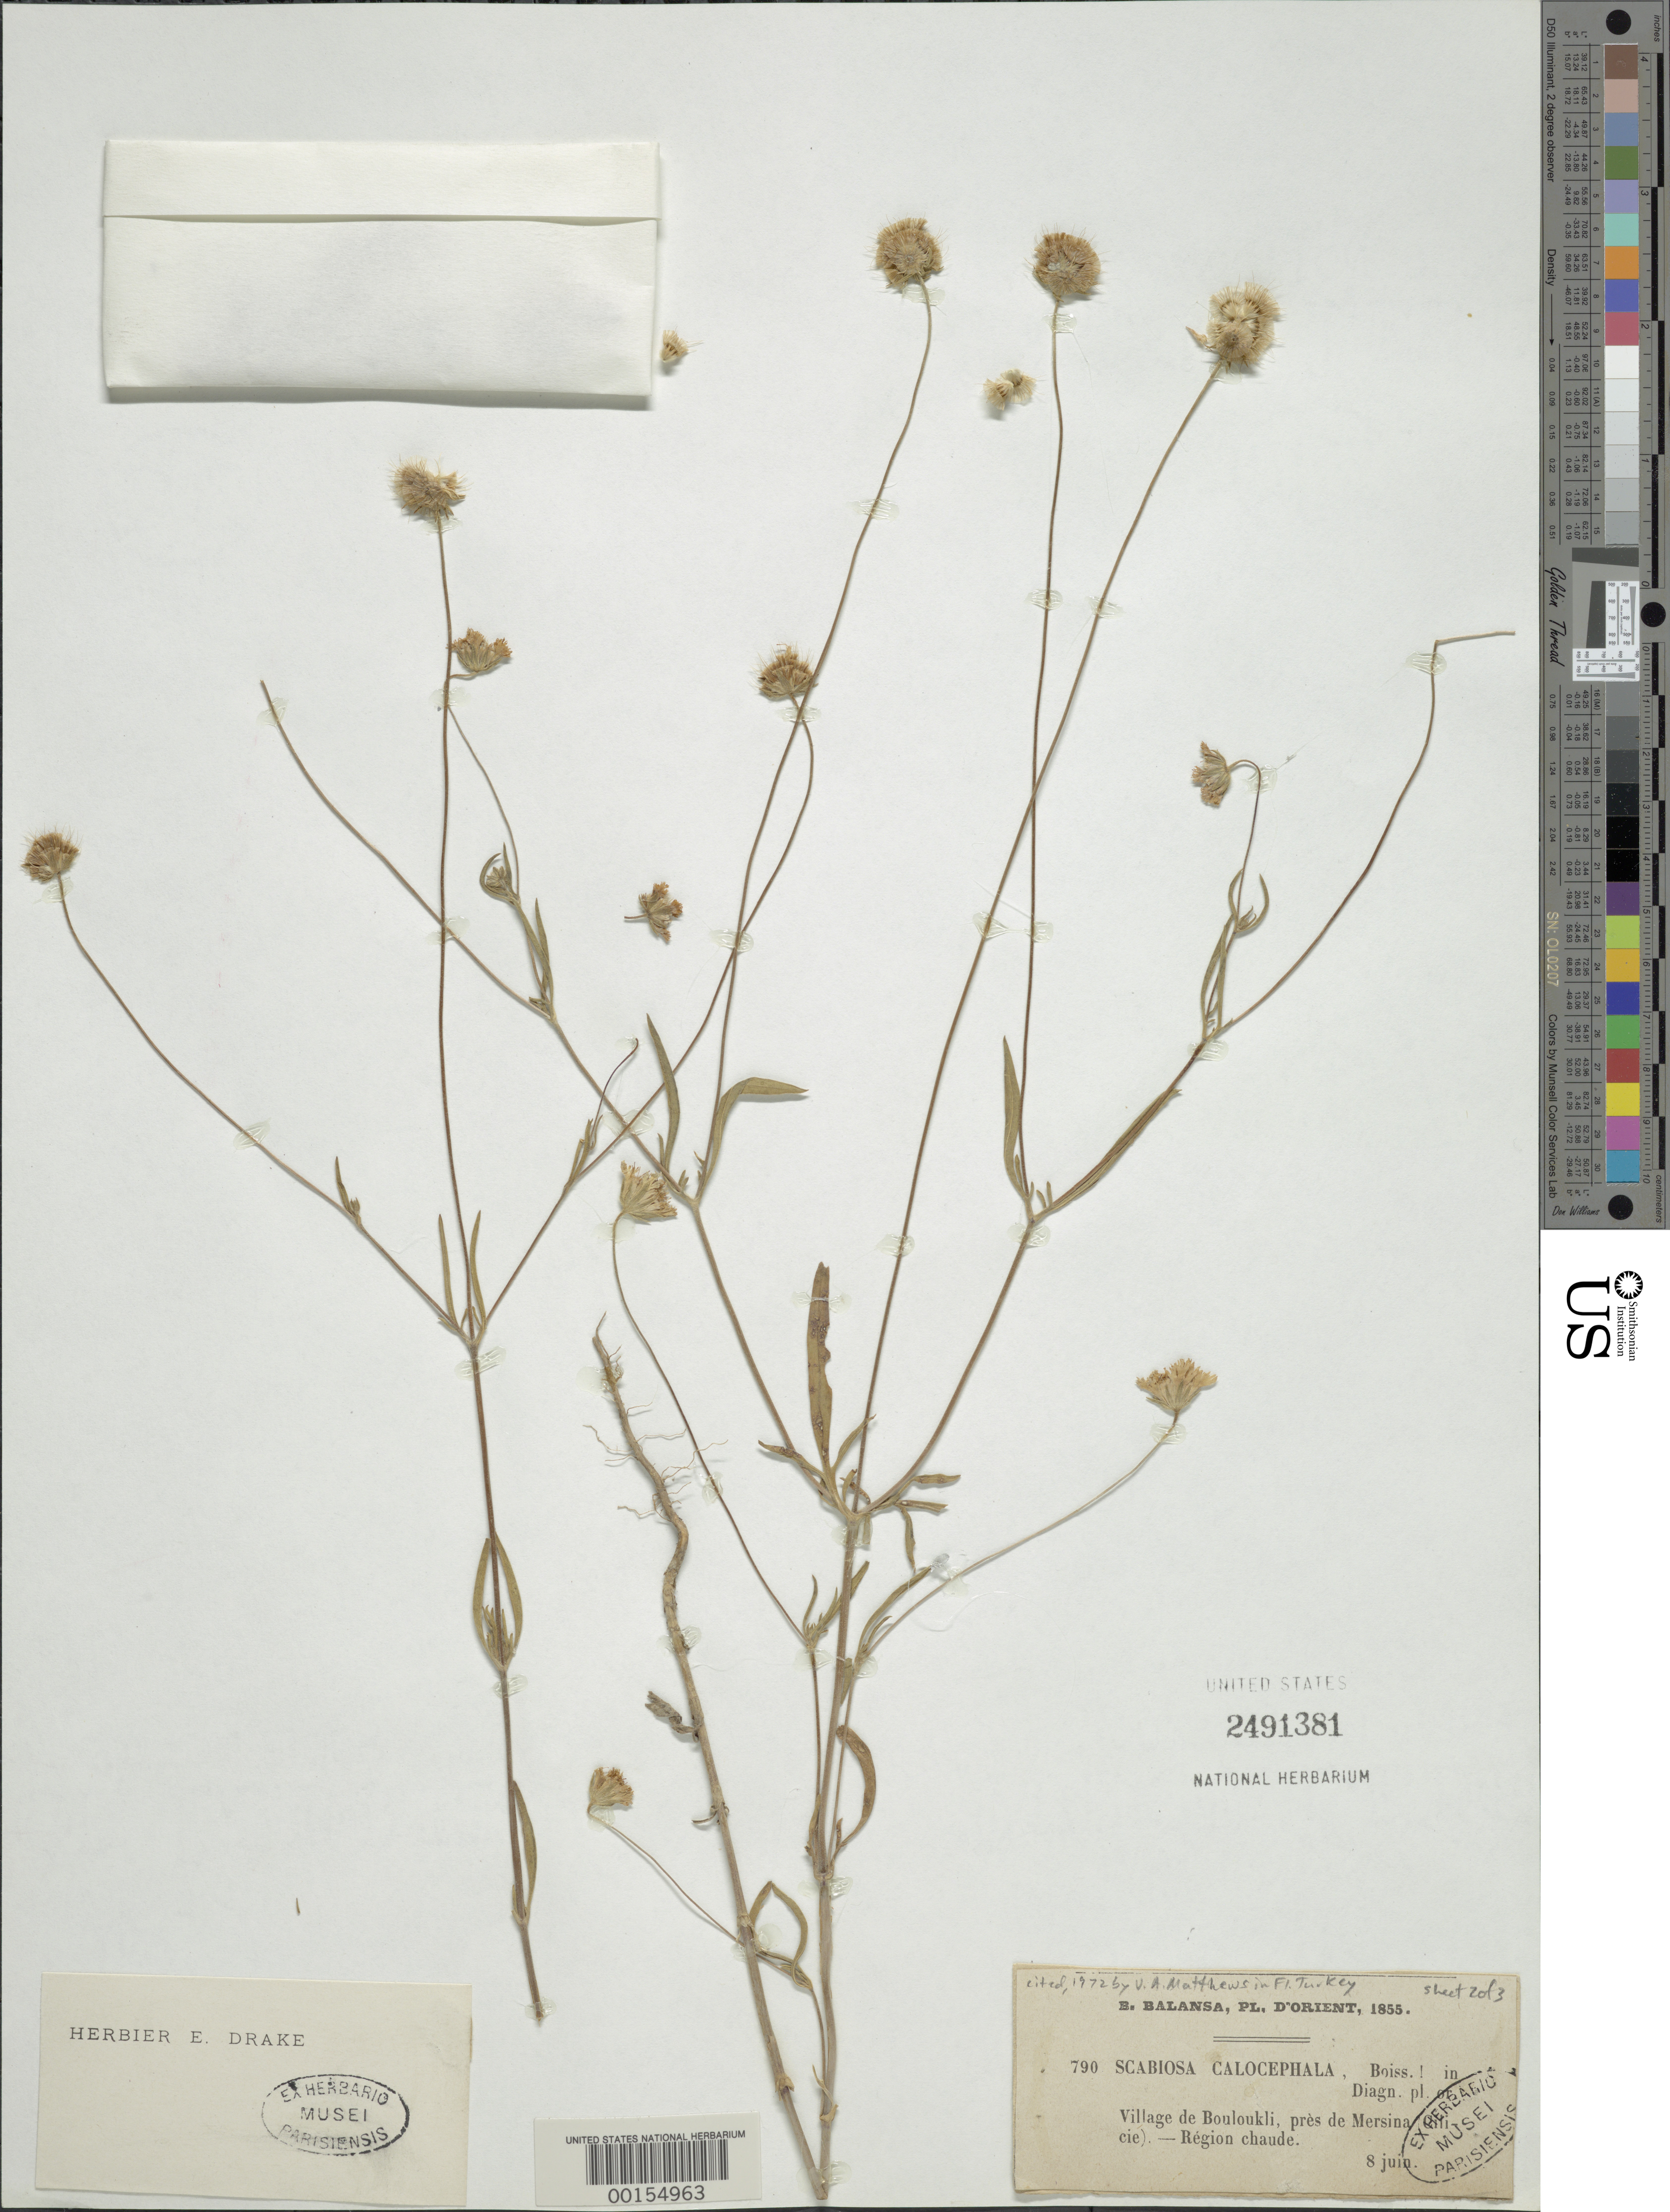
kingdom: Plantae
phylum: Tracheophyta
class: Magnoliopsida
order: Dipsacales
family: Caprifoliaceae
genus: Scabiosa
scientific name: Scabiosa calocephala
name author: Boiss.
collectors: B. Balansa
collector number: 790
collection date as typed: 08 Jun 1955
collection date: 1955-06-08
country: Turkey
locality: Village de Bouloukli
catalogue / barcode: US 2491381